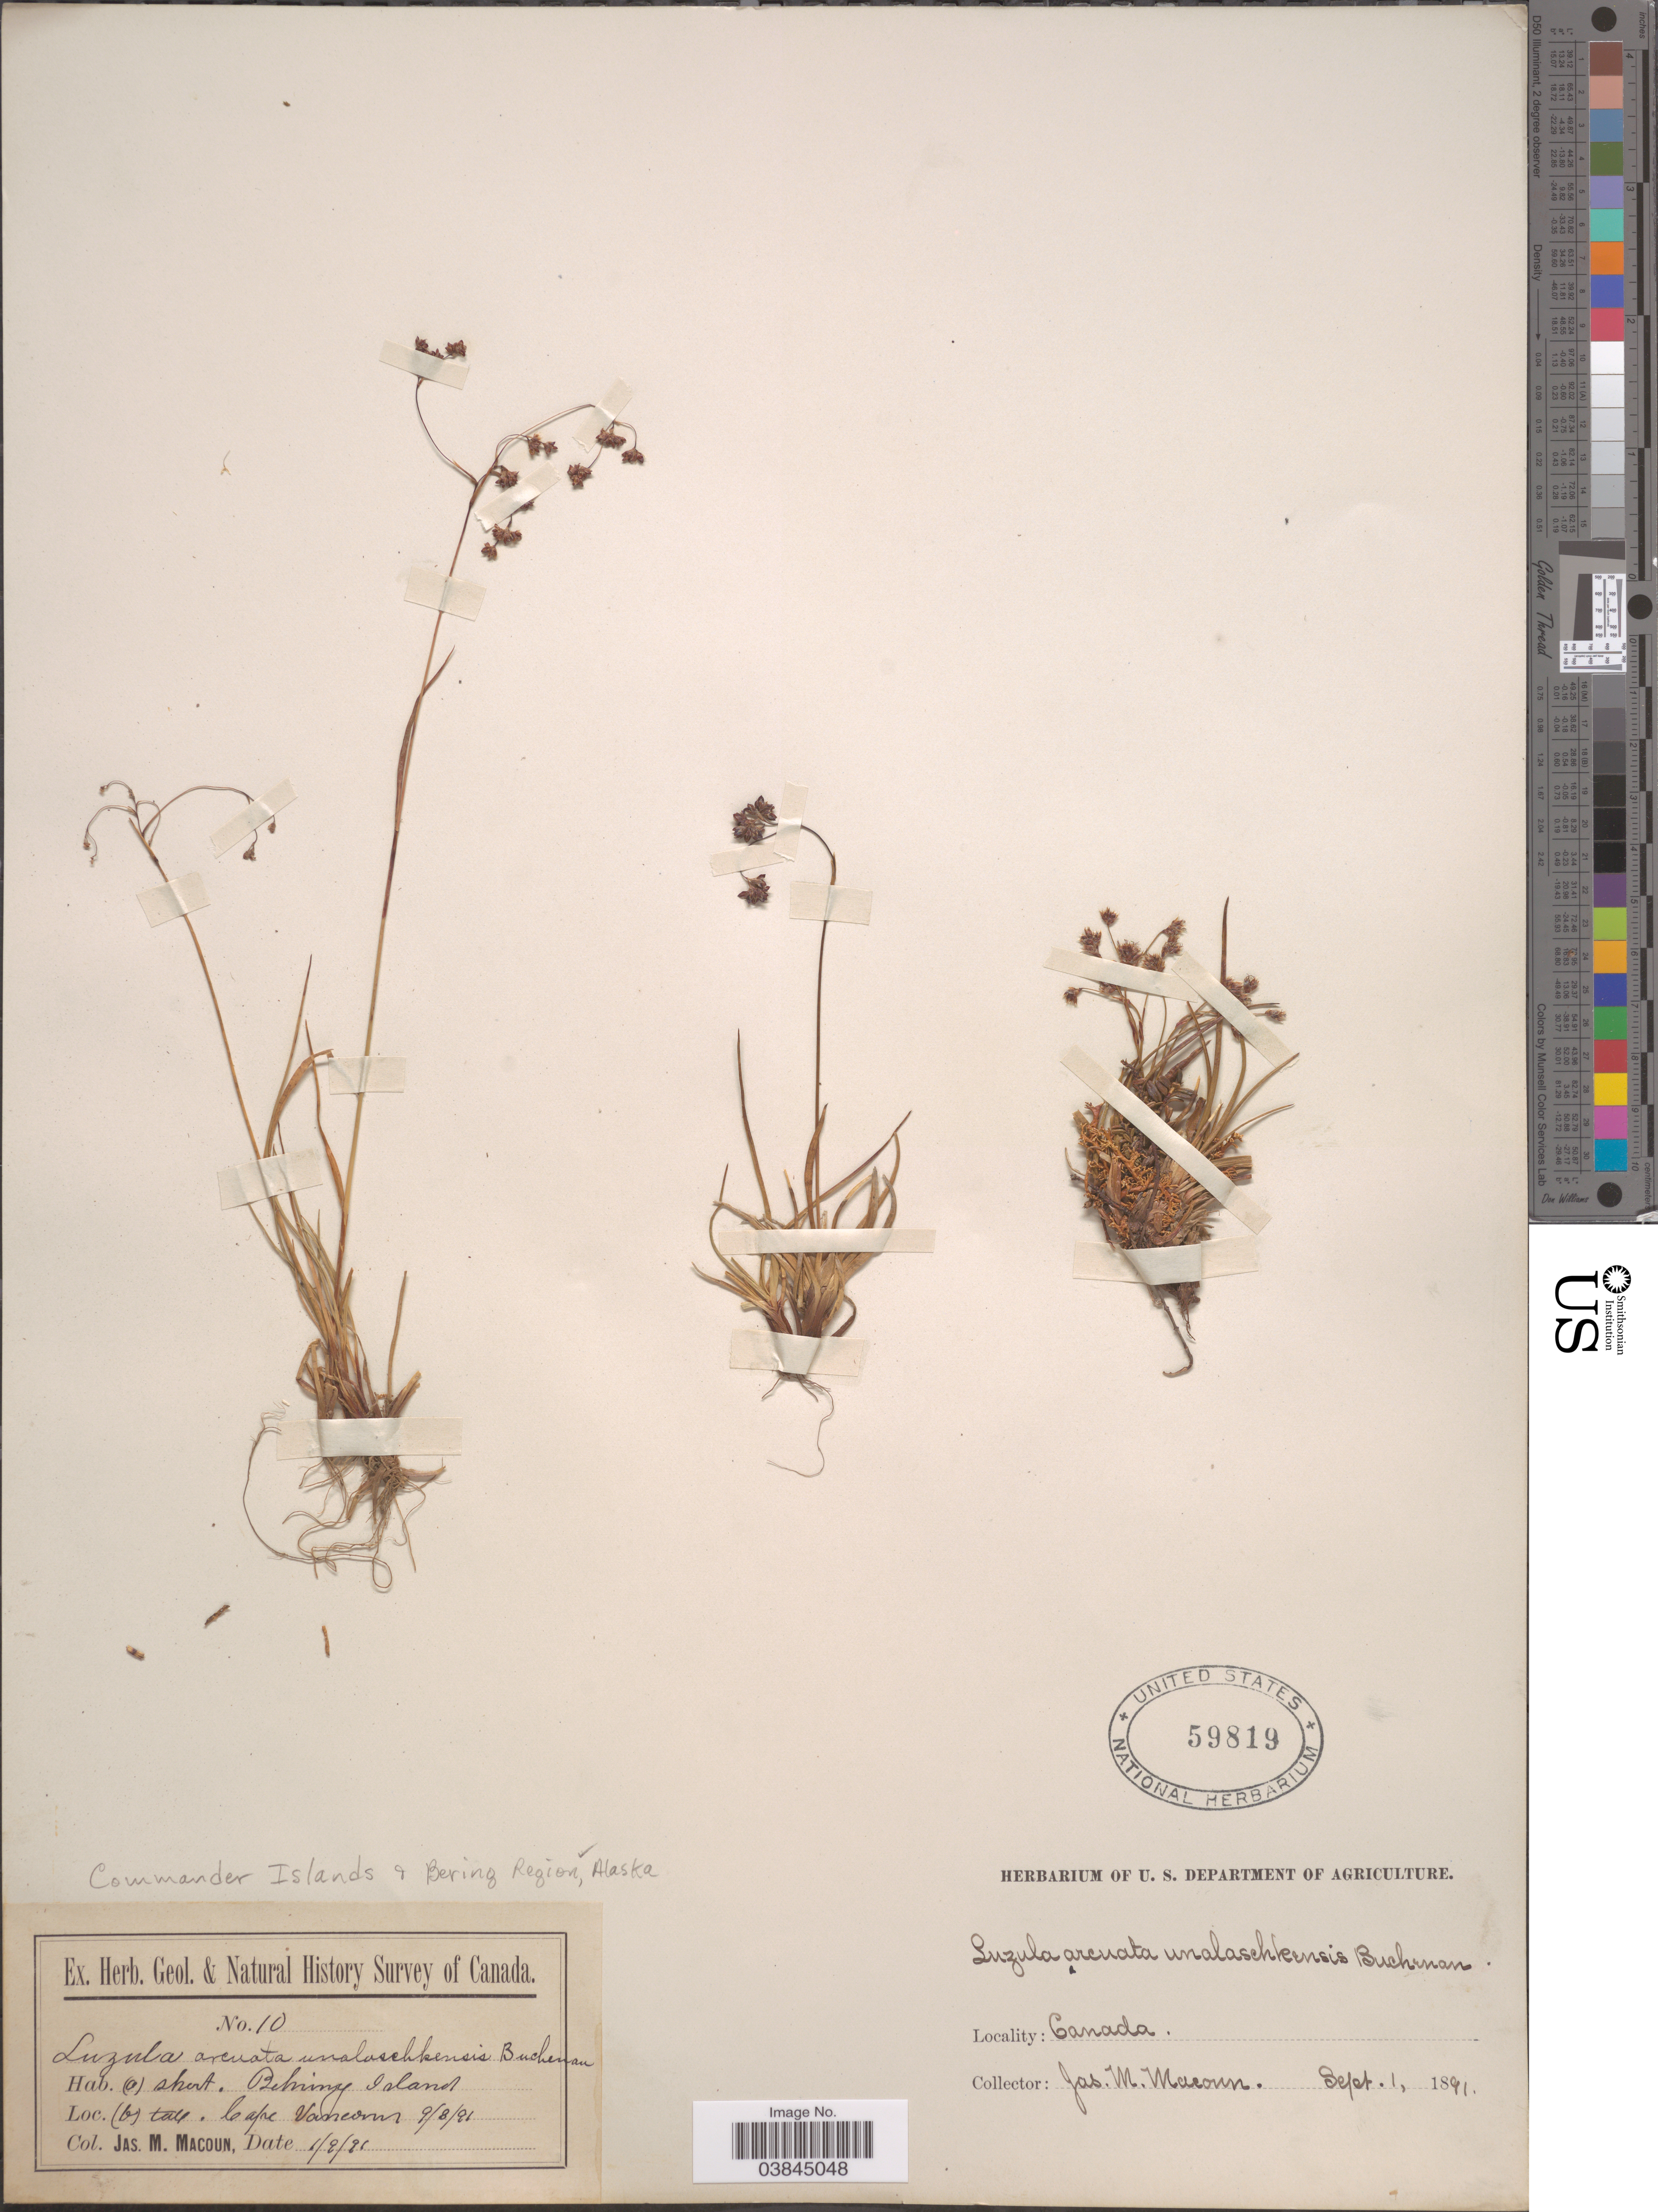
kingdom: Plantae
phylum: Tracheophyta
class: Liliopsida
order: Poales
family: Juncaceae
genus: Luzula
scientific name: Luzula arcuata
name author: (Wahlenb.) Sw.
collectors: J. M. Macoun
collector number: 10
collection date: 1891-09-01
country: United States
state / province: Alaska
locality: Cape Vancouver.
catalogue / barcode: US 59819